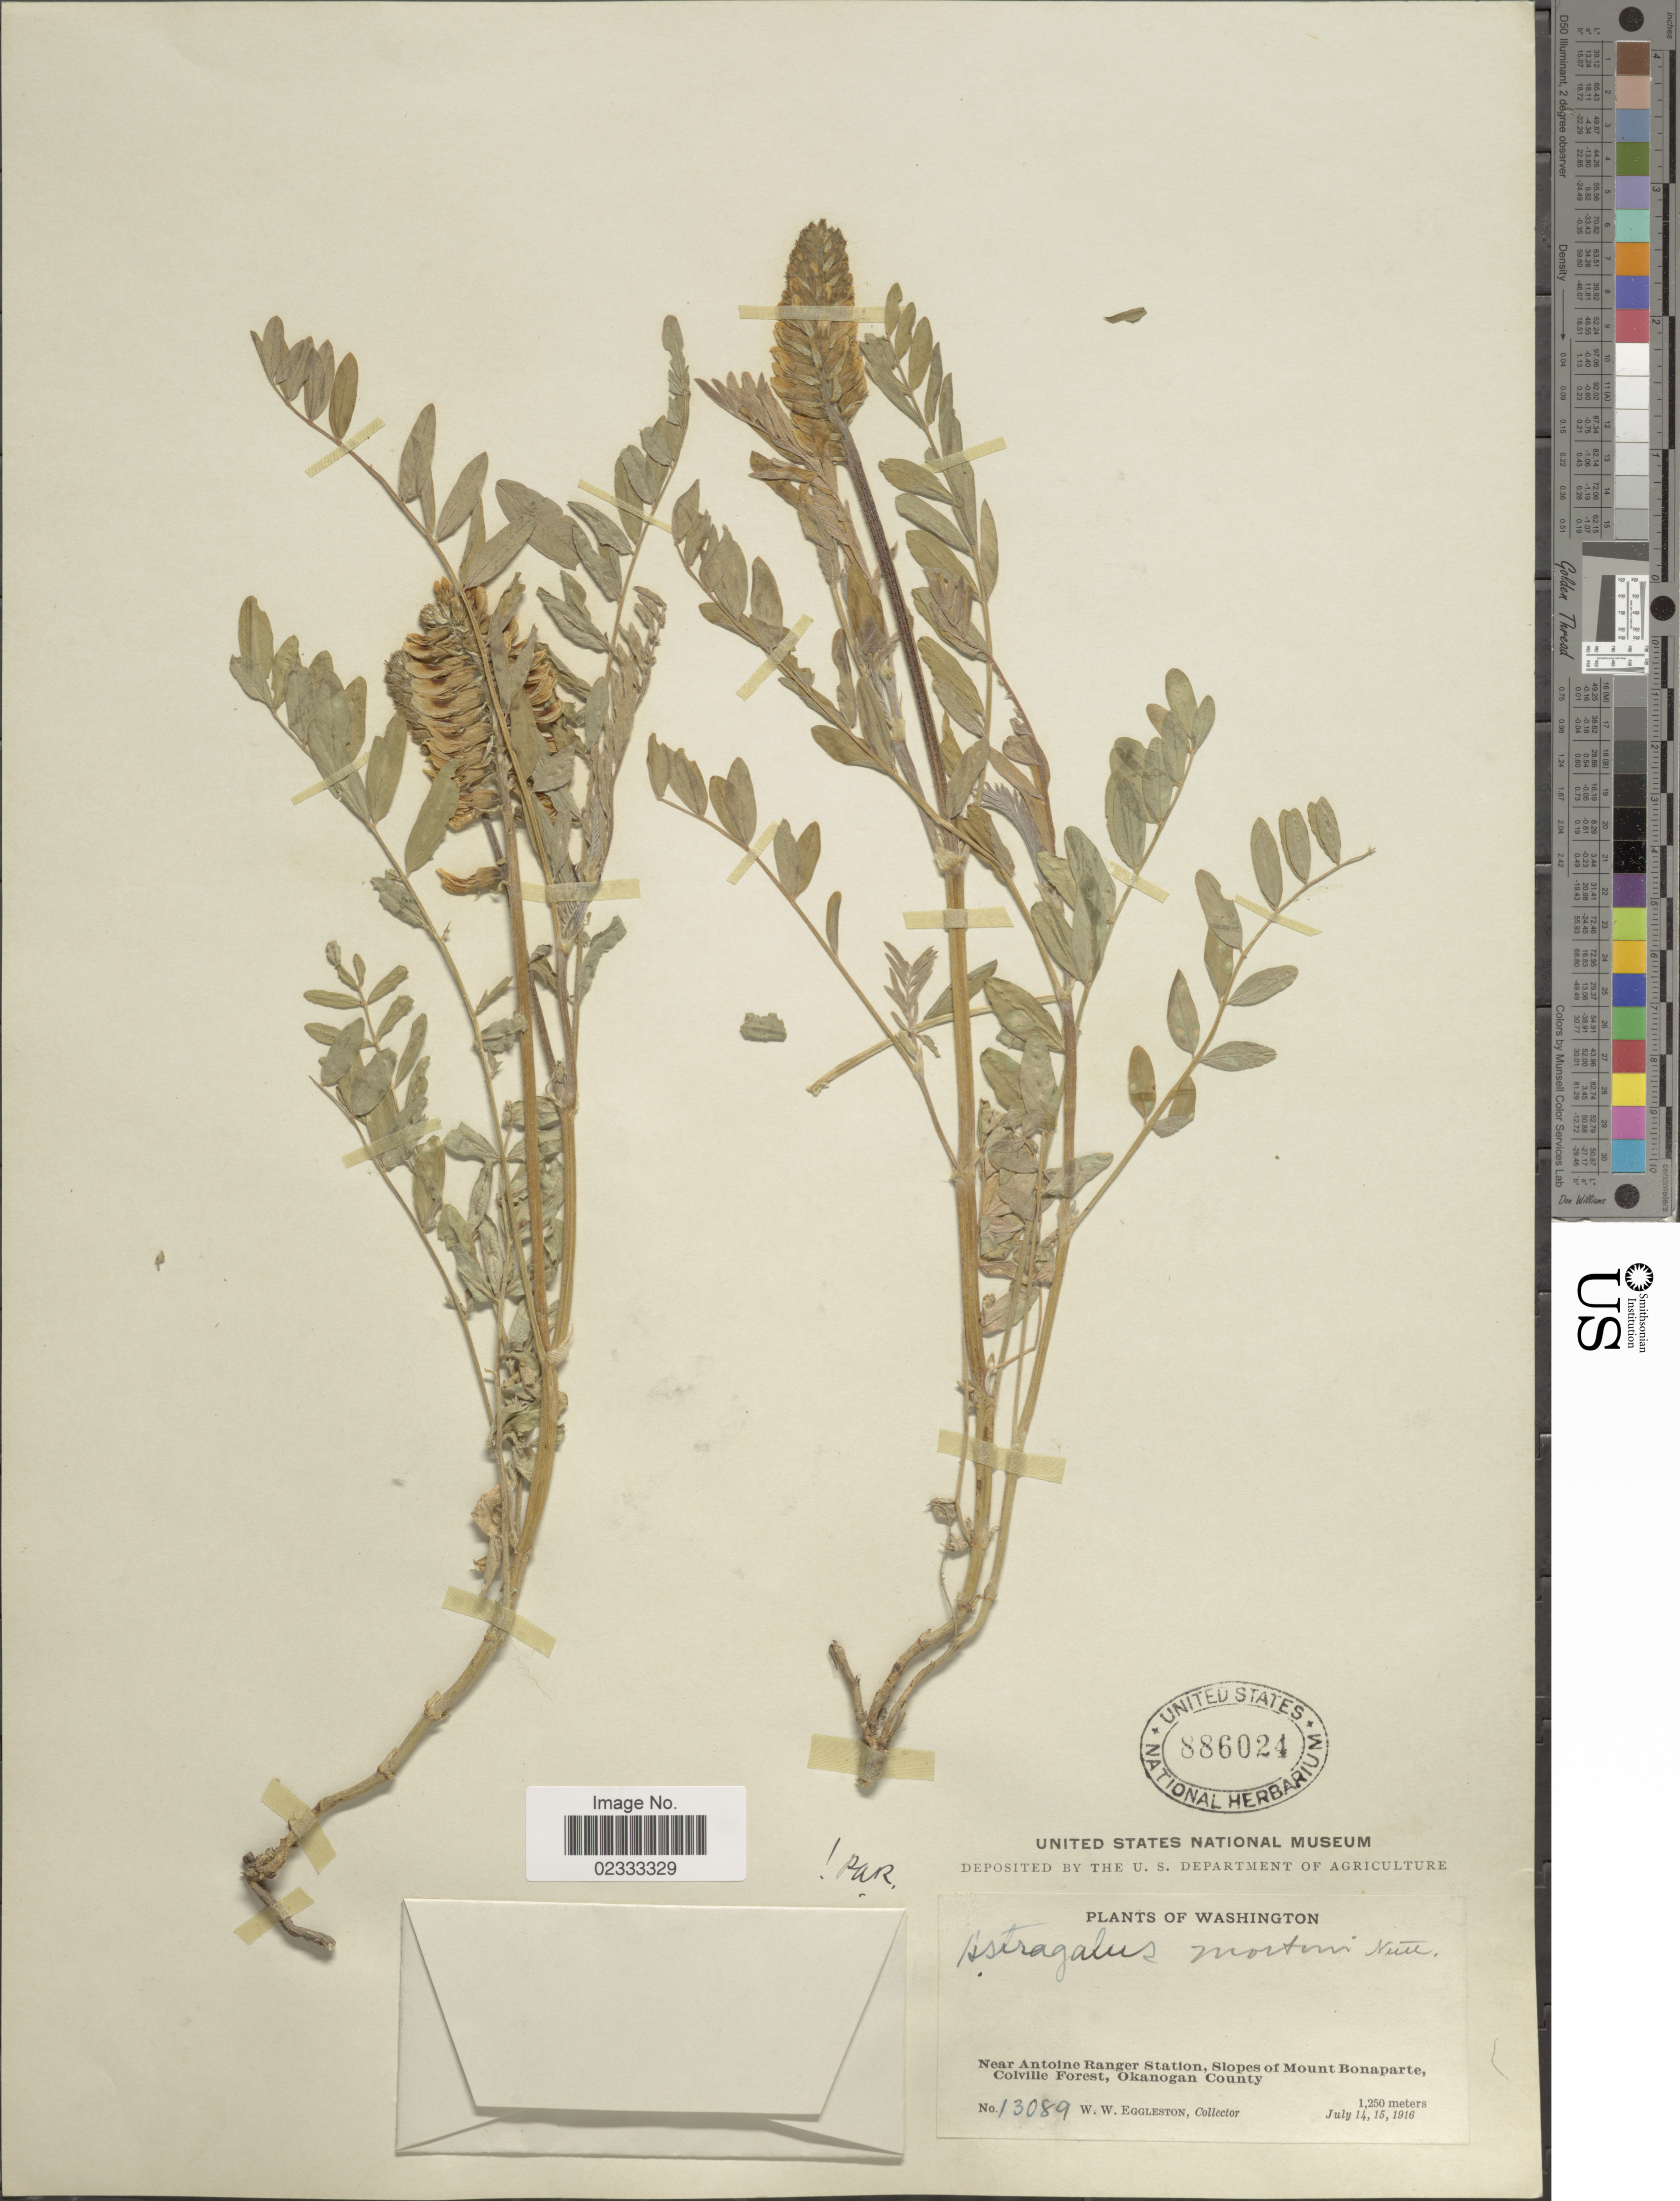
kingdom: Plantae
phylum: Tracheophyta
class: Magnoliopsida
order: Fabales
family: Fabaceae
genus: Astragalus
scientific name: Astragalus mortonii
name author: Nutt.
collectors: W. W. Eggleston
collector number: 13089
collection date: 1916-07-14/1916-07-15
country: United States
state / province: Washington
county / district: Okanogan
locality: Near Antonio Ranger Station. slopes of Mount Bonaparte, Colville Forest, Okanogan County.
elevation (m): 1250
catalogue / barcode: US 886024